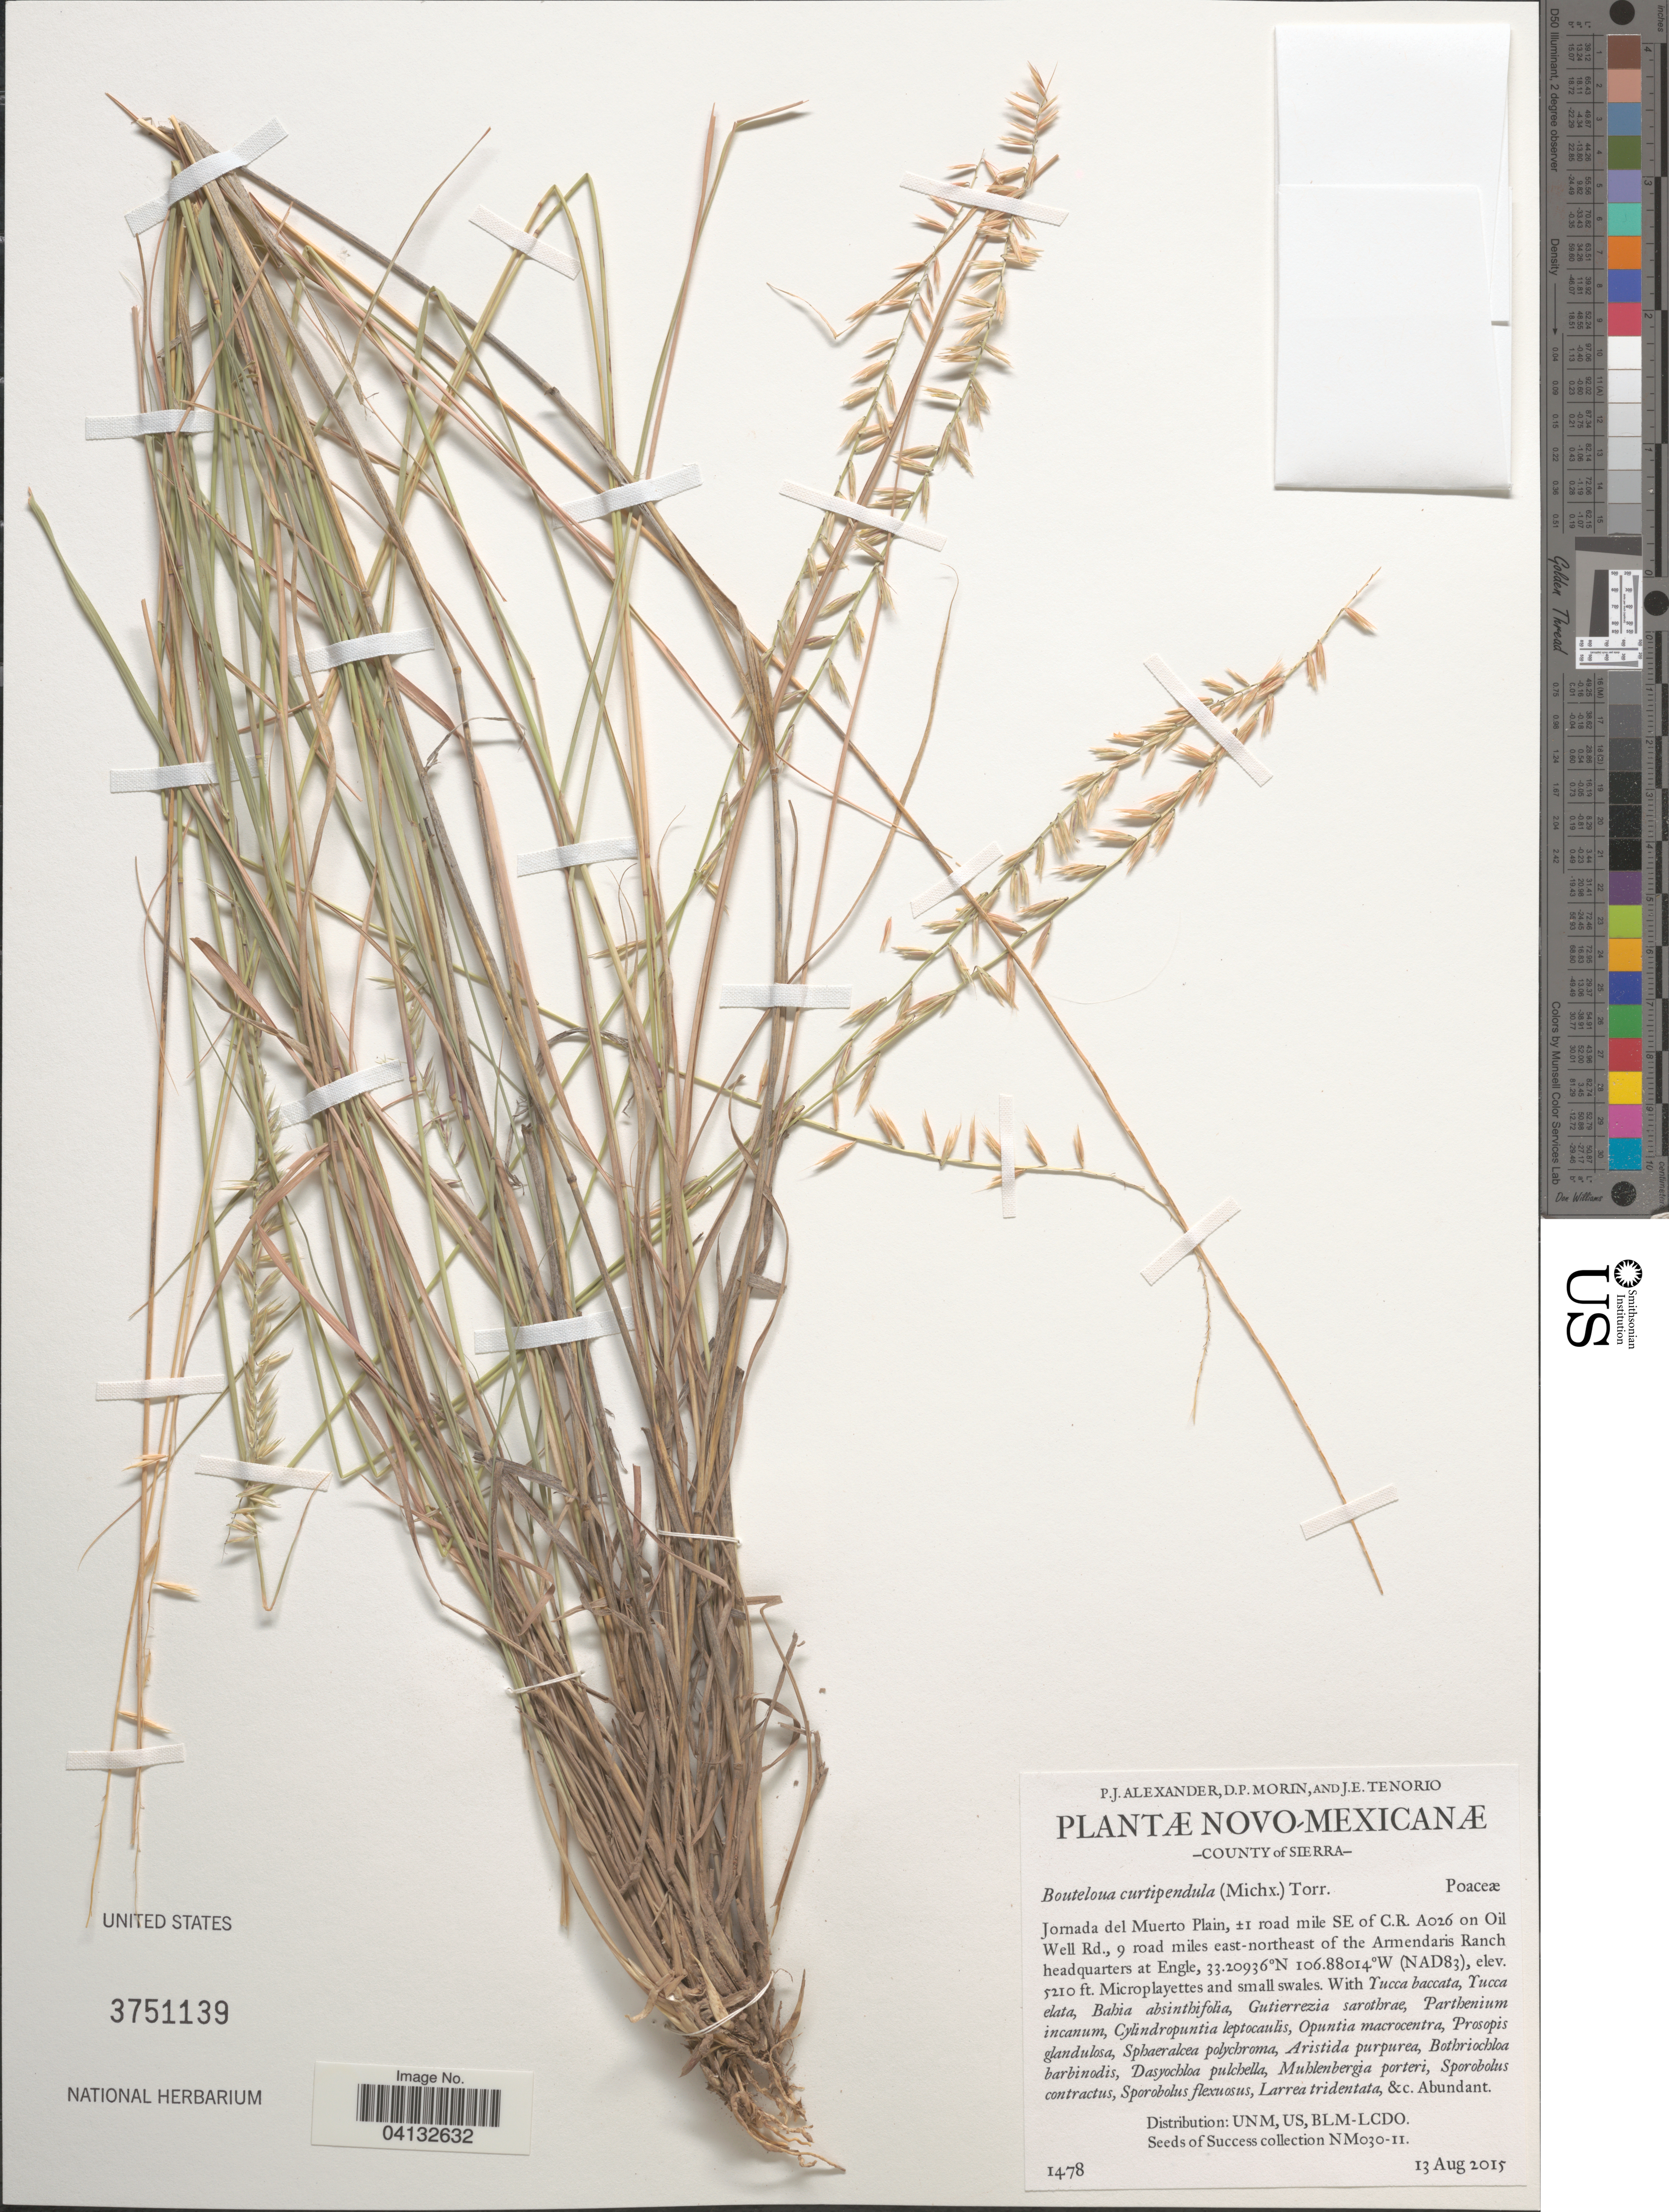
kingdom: Plantae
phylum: Tracheophyta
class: Liliopsida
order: Poales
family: Poaceae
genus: Bouteloua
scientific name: Bouteloua curtipendula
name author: (Michx.) Torr.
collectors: P. Alexander, D. Morin & J. Tenorio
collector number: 1478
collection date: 2015-08-13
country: United States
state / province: New Mexico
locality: County of Sierra. Jomada del Muerto Plain, ±1 road mile SE of C.R. A026 on Oil Well Rd., 9 road miles east-northeast of the Armendaris Ranch headquarters at Engle.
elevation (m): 1588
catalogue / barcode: US 3751139